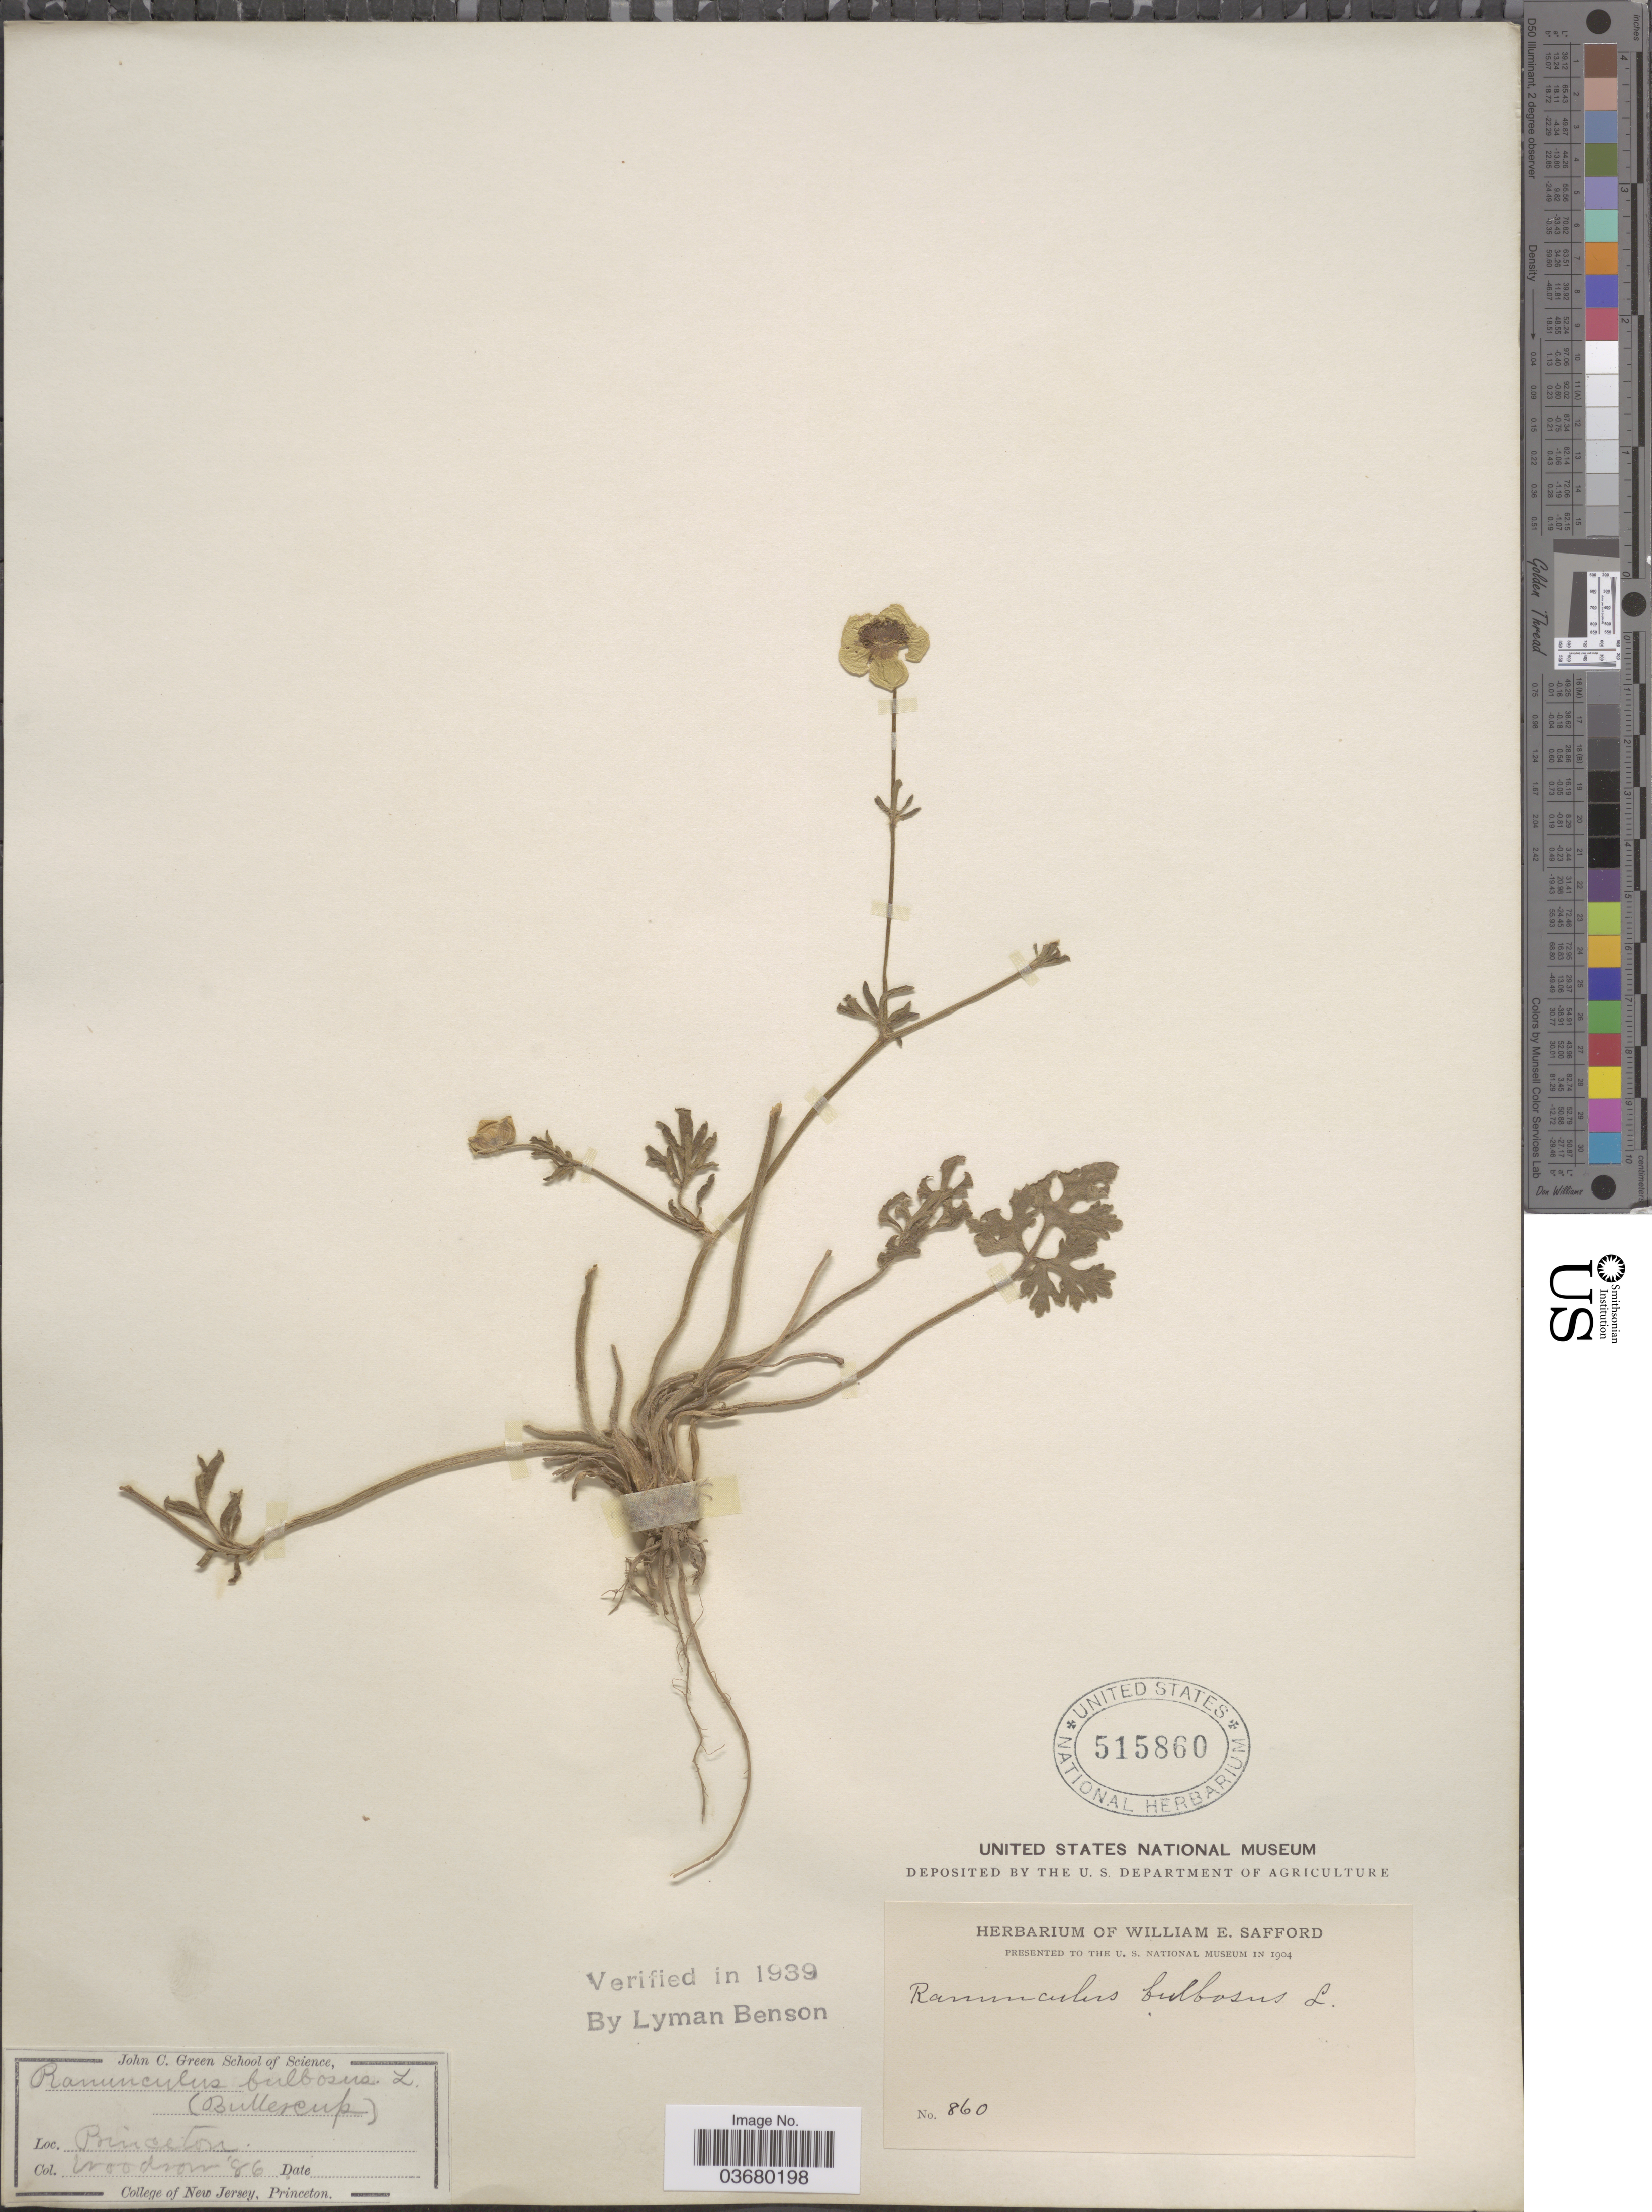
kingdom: Plantae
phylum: Tracheophyta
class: Magnoliopsida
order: Ranunculales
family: Ranunculaceae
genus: Ranunculus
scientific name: Ranunculus bulbosus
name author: L.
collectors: -. Woodrow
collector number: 860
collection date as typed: Transcribed d/m/y: //86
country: United States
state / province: New Jersey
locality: Princeton.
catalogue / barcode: US 515860